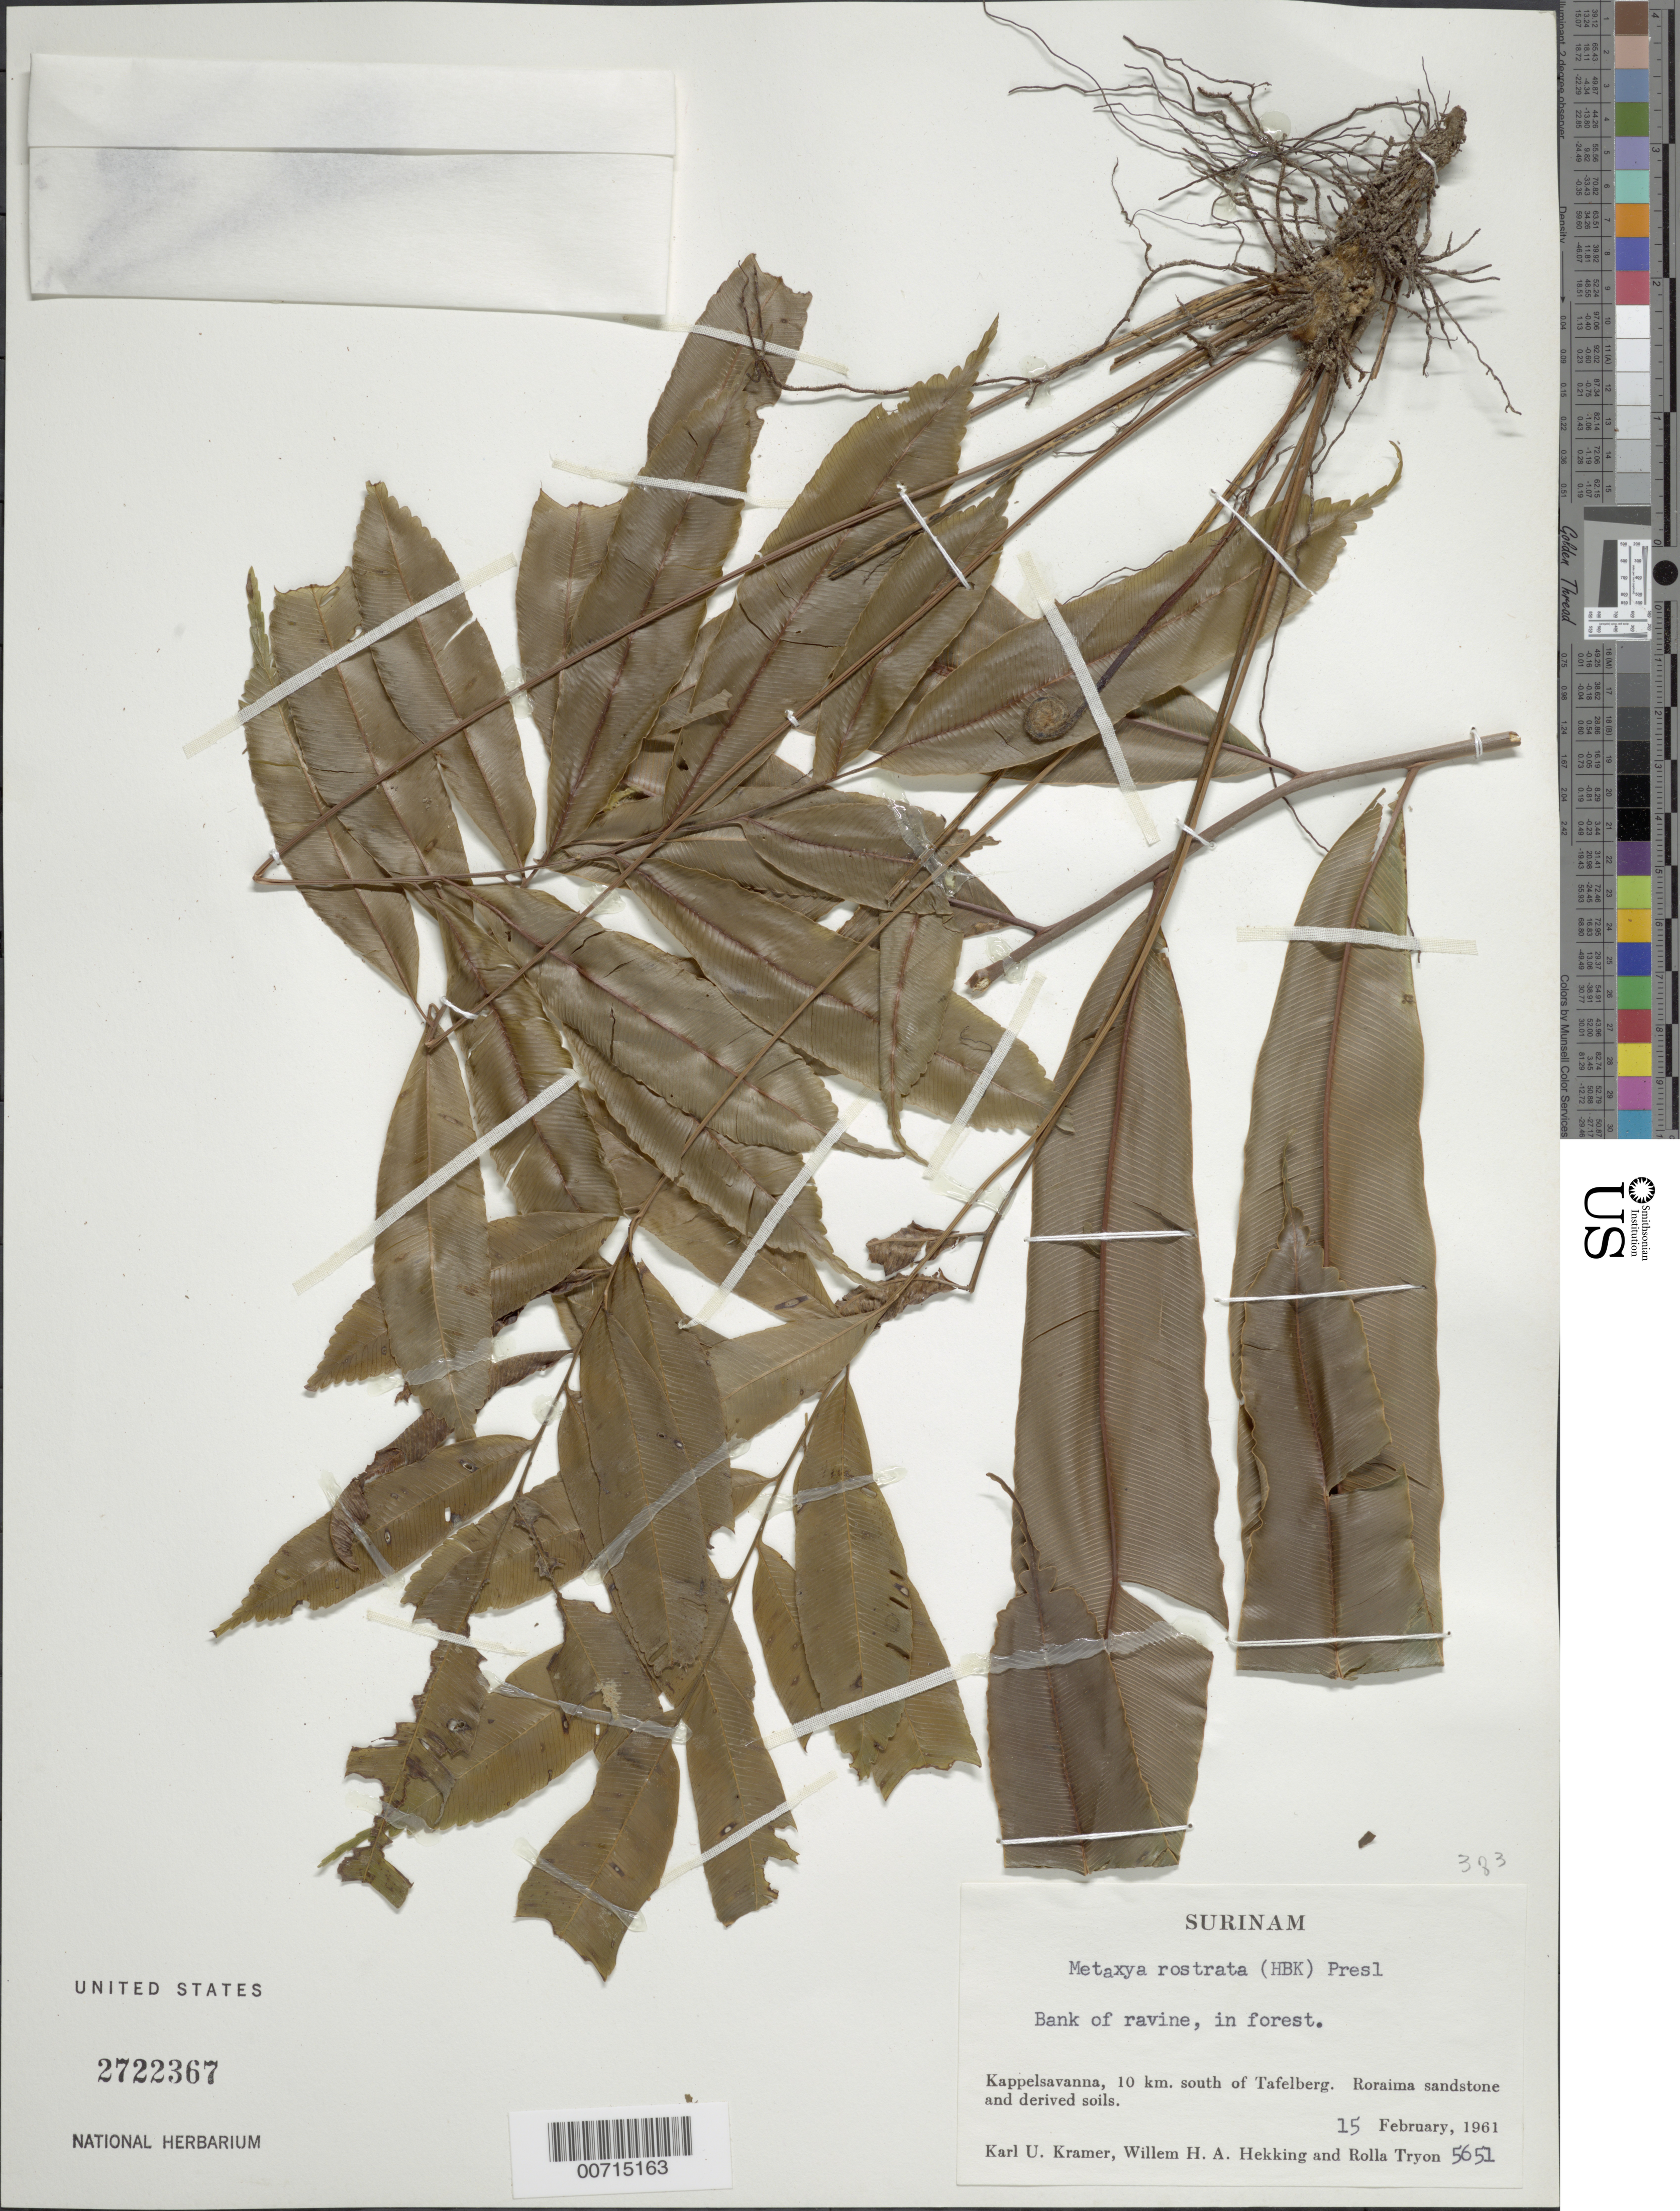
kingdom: Plantae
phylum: Tracheophyta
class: Polypodiopsida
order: Cyatheales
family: Metaxyaceae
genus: Metaxya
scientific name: Metaxya rostrata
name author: (Kunth) C. Presl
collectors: K. U. Kramer, W. H. A. Hekking & R. M. Tryon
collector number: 5651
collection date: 1961-02-15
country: Suriname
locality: Bank of ravine, in forest, Kappelsavanna, 10 km. south of Tafelberg. Roraima sandstone and derived soils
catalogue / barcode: US 2722367